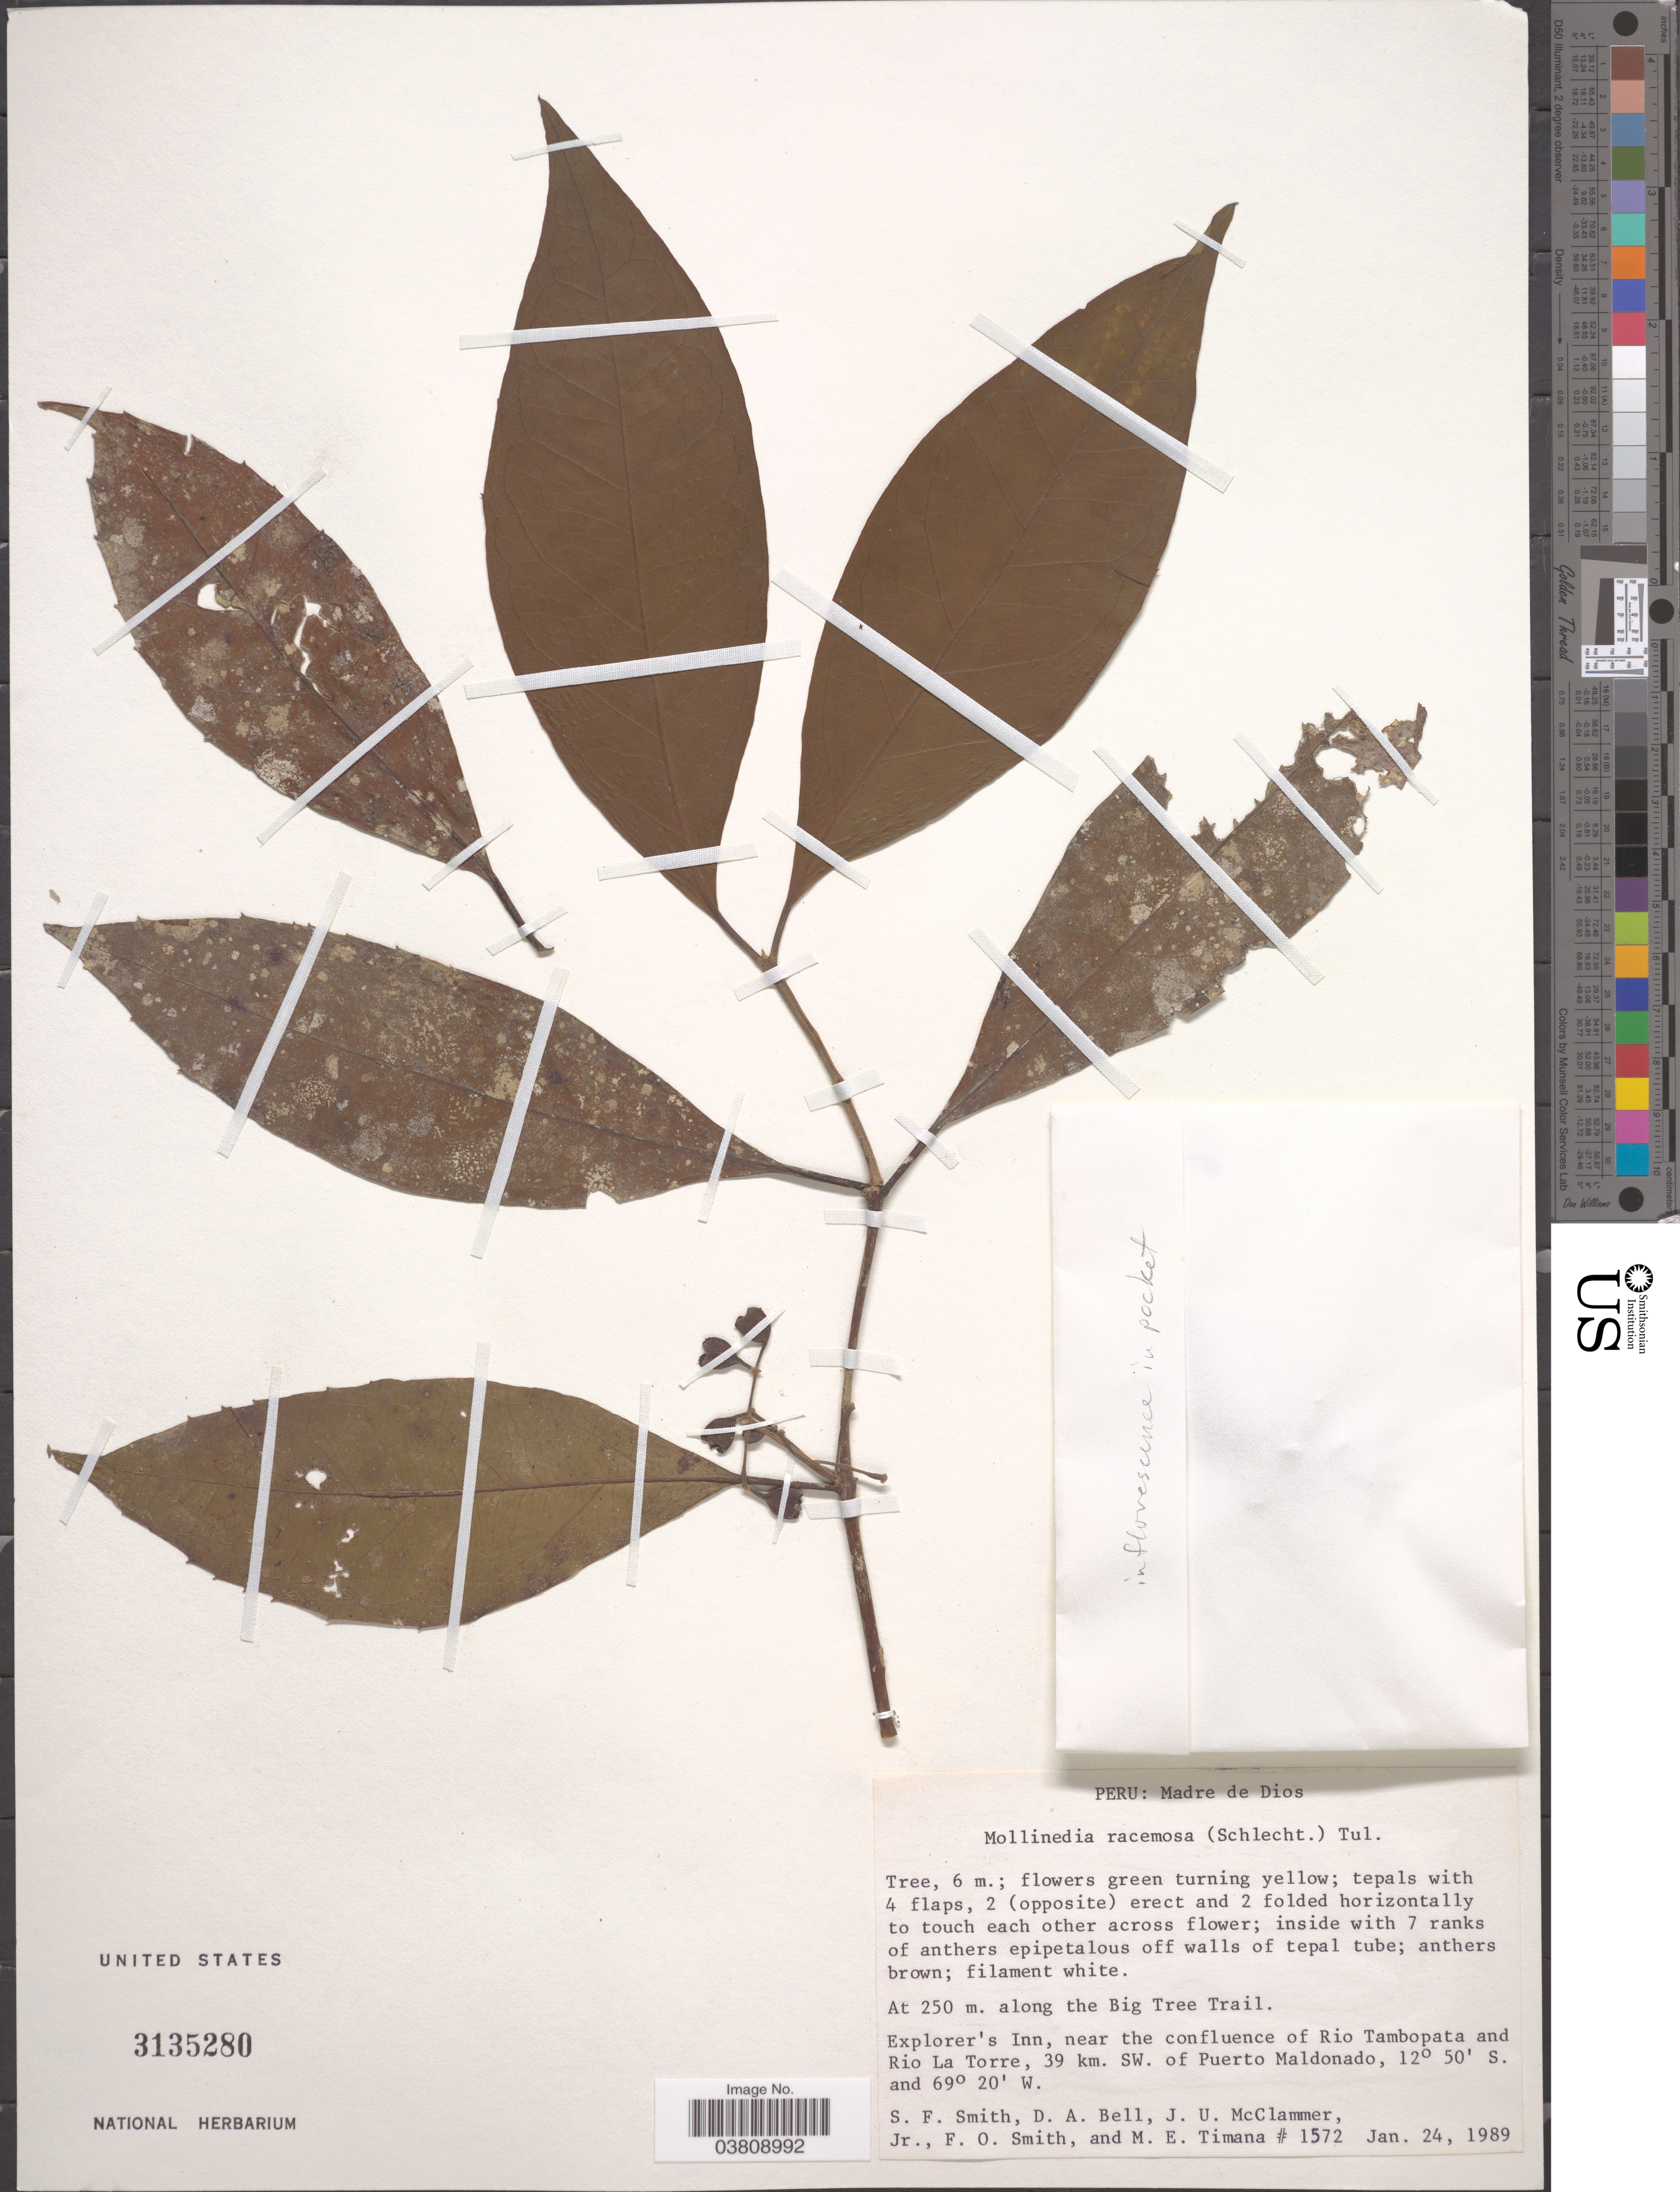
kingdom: Plantae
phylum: Tracheophyta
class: Magnoliopsida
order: Laurales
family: Monimiaceae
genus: Mollinedia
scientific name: Mollinedia racemosa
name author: (Schltdl.) Tul.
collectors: S.F. Smith, D. A. Bell, J. McClammer Jr. & F. Smith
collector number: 1572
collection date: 1989-01-24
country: Peru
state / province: Madre de Dios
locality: Along the Big Tree Trail. Explorer's Inn, near the confluence of Rio Tambopata and Rio La Torre, 39 km. SW. of Puerto Maldonado.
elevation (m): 250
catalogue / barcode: US 3135280